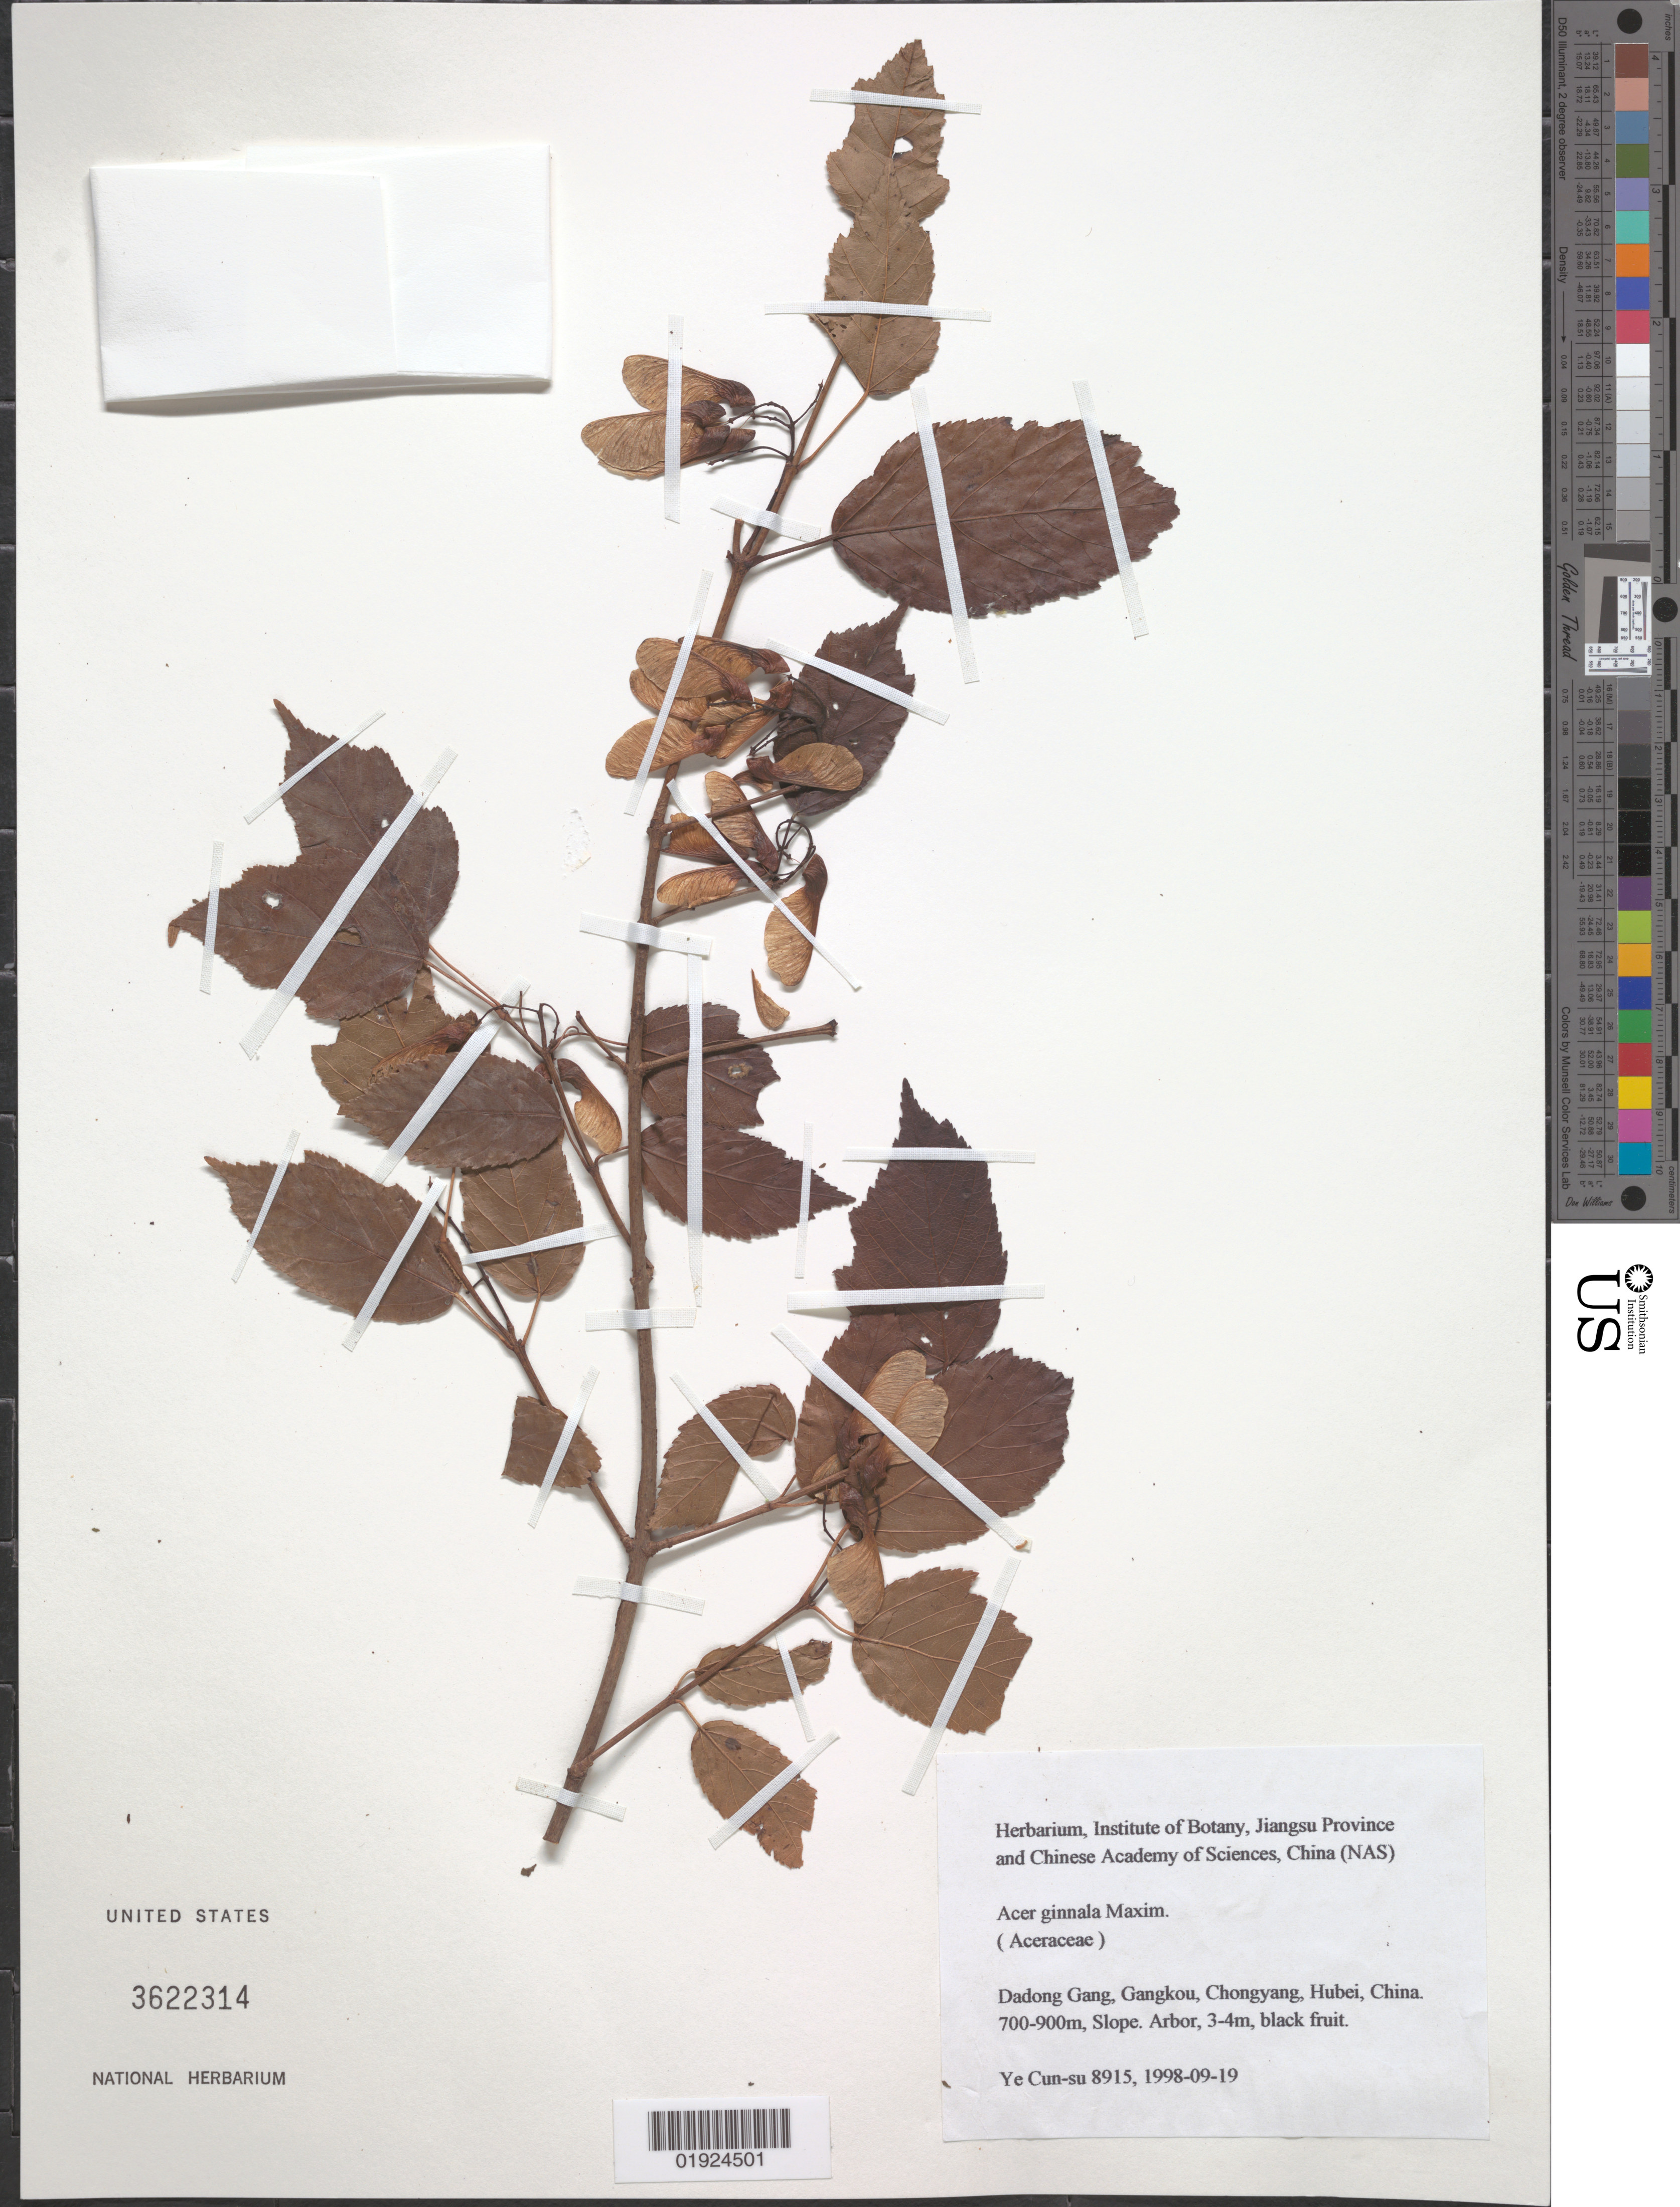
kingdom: Plantae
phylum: Tracheophyta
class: Magnoliopsida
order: Sapindales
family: Sapindaceae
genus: Acer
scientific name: Acer ginnala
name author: Maxim.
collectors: Ye Cun-su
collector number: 8915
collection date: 1908-09-19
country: China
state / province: Hubei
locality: Dadong Gang, Gangkou, Chongyang, Hubei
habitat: Slope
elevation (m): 700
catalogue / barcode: US 3622314